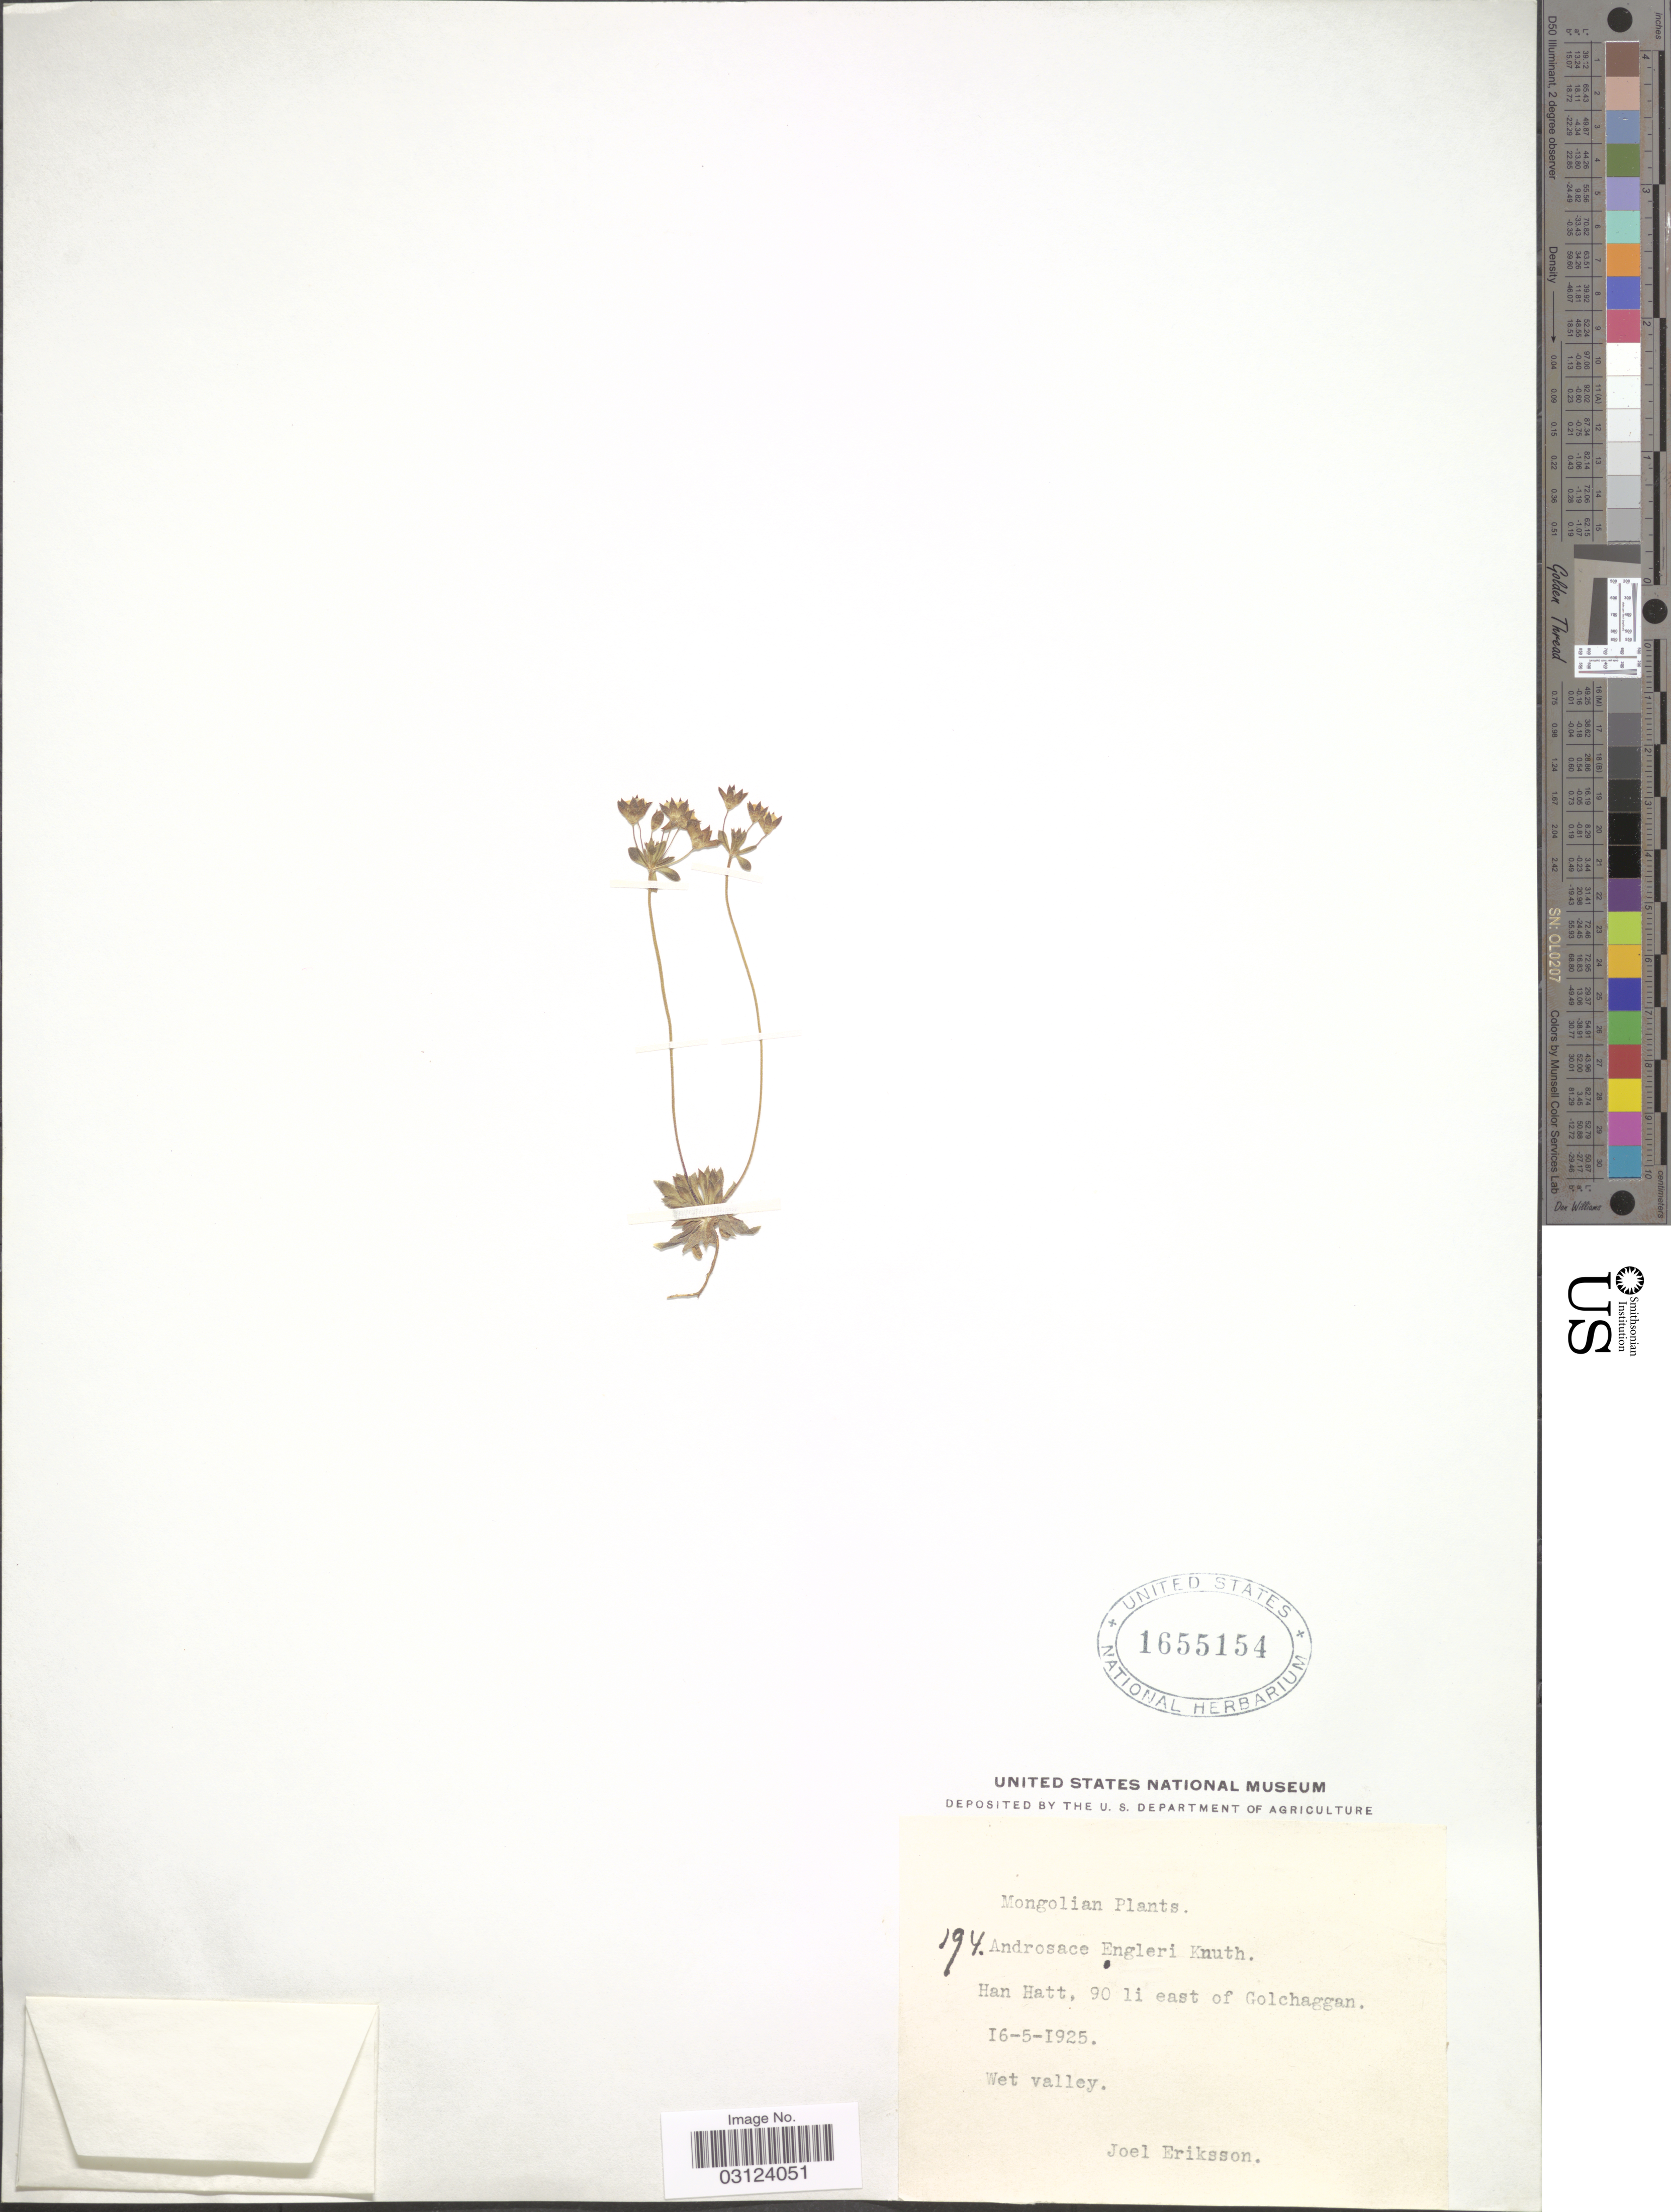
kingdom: Plantae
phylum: Tracheophyta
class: Magnoliopsida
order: Ericales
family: Primulaceae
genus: Androsace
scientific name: Androsace engleri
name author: R. Knuth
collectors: J. Eriksson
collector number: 194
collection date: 1925-05-16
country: Mongolia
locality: Han Hatt, 90 li east of Golchaggan.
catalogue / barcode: US 1655154